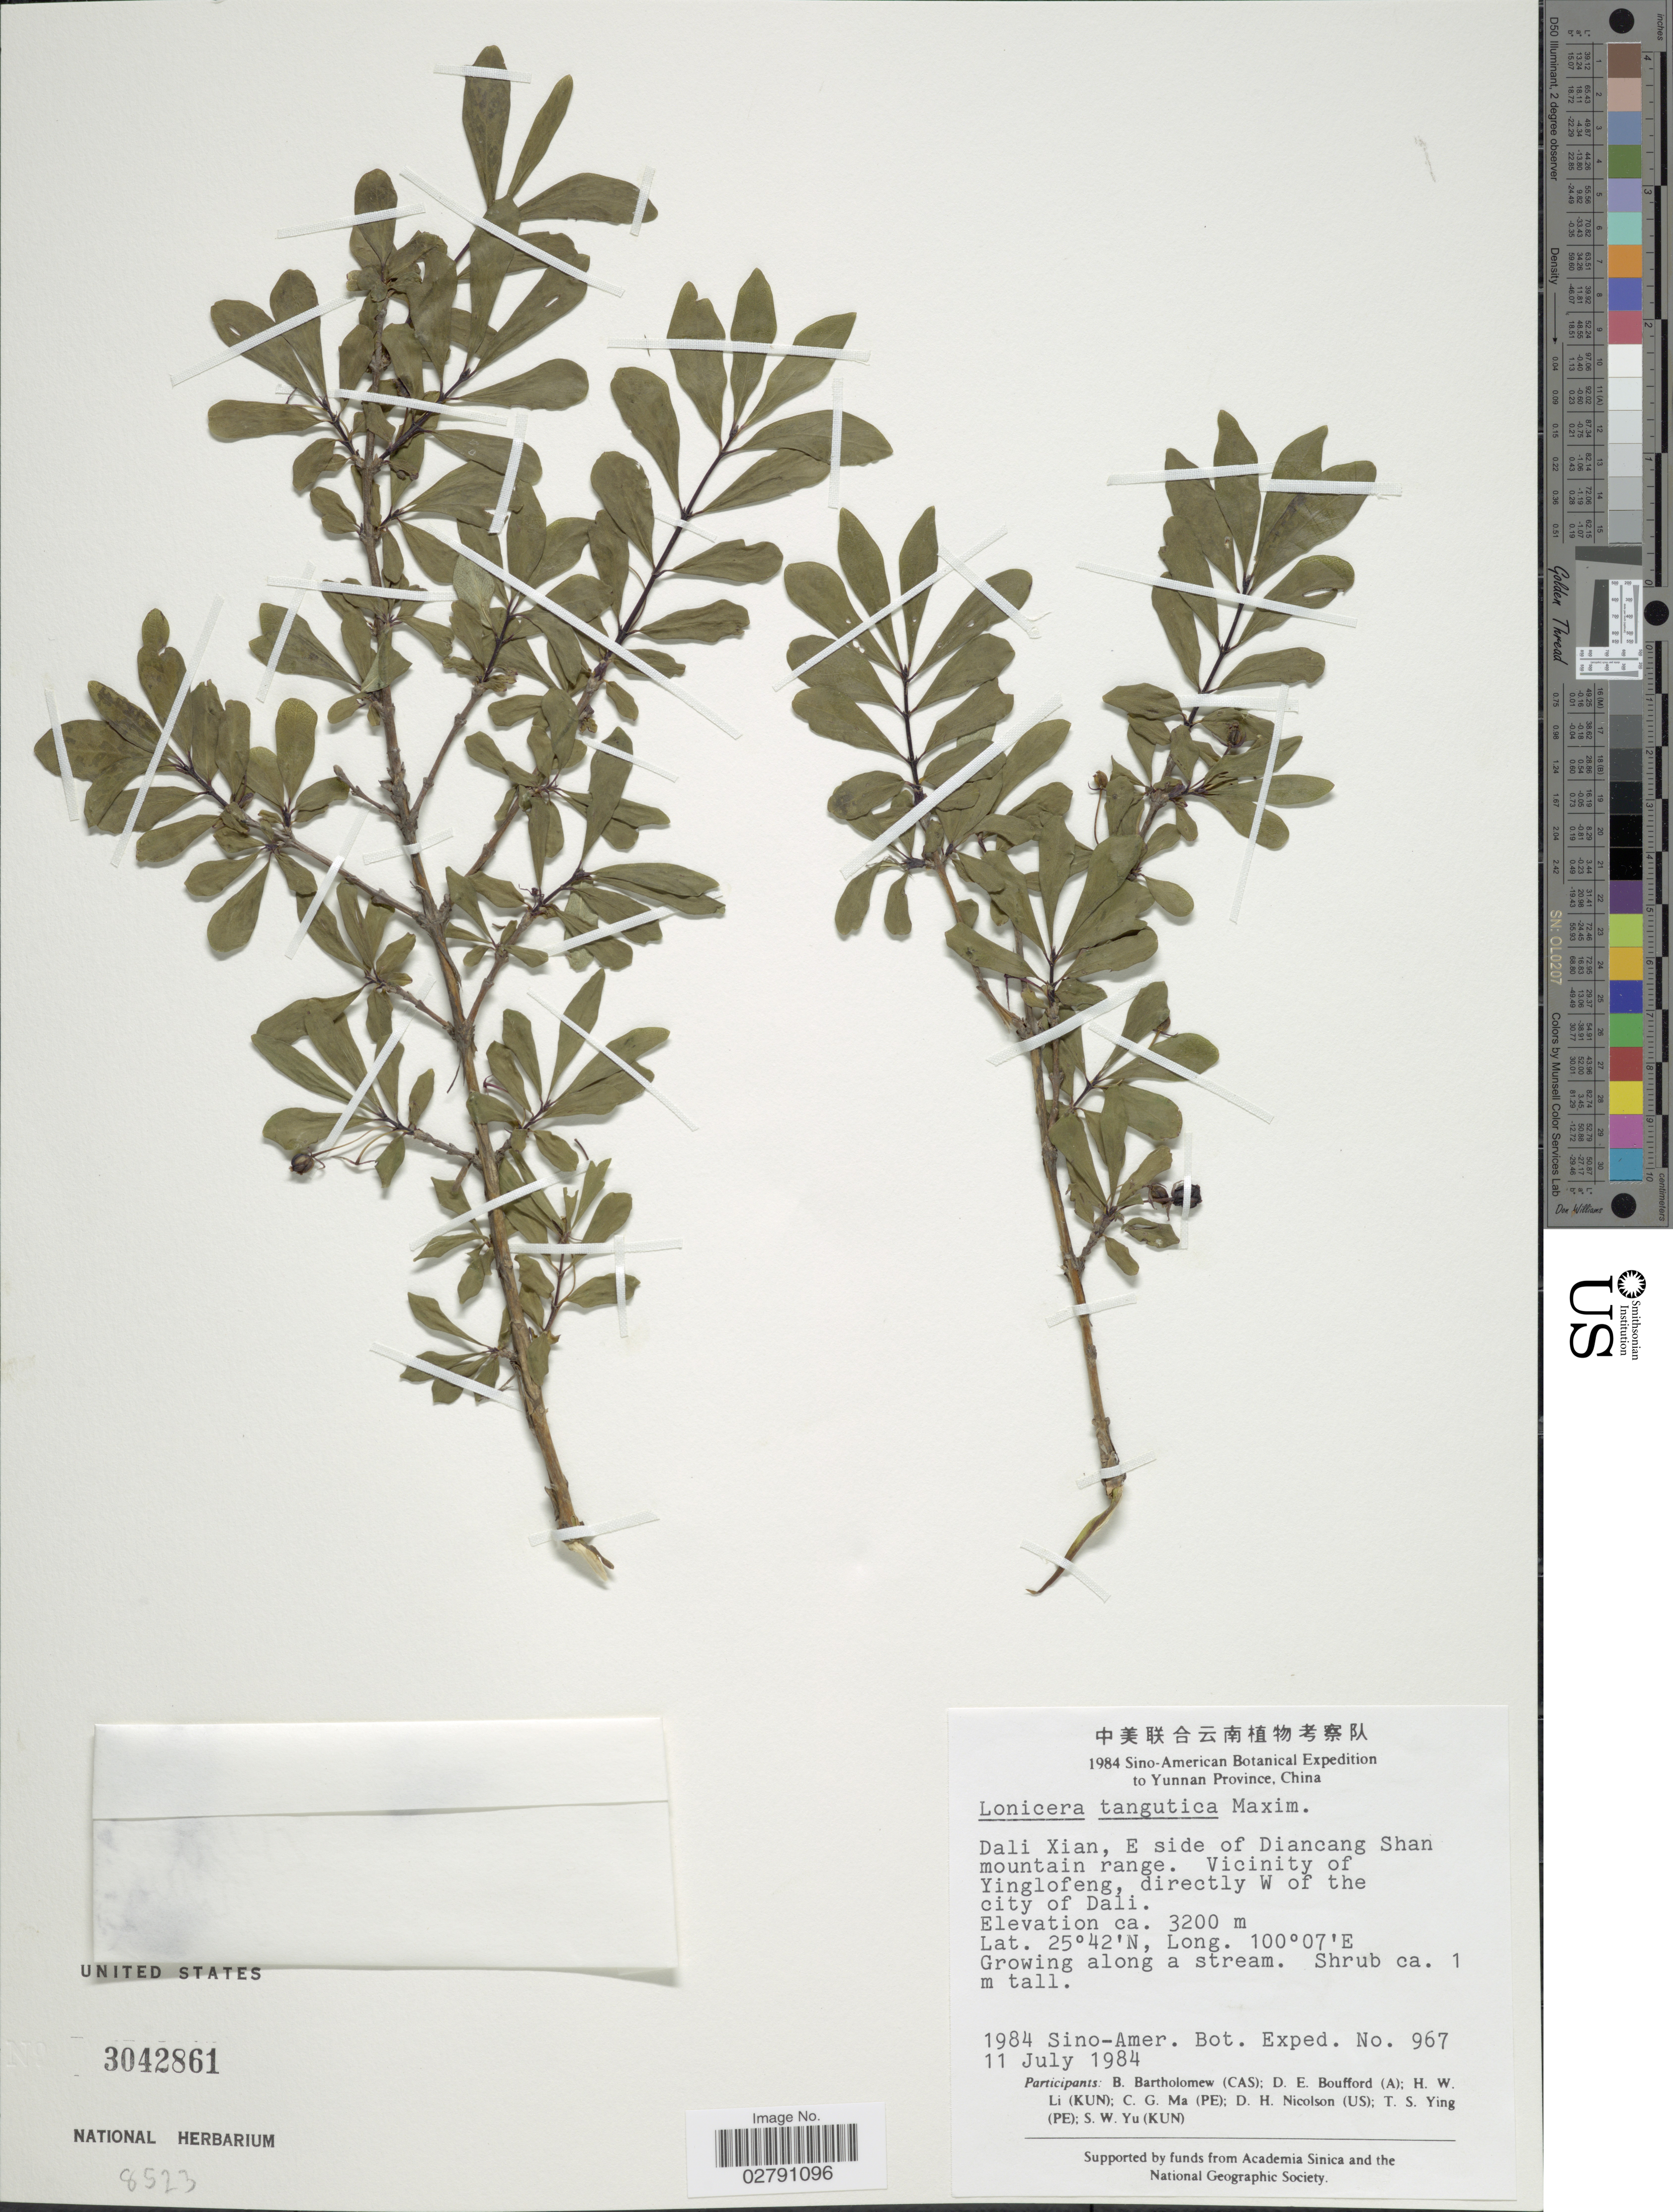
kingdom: Plantae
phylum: Tracheophyta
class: Magnoliopsida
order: Dipsacales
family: Caprifoliaceae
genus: Lonicera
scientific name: Lonicera tangutica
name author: Maxim.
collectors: Sino-Amer. Bot. Exped. 1984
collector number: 967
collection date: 1984-07-11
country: China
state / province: Yunnan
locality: Dali Xian, E side of Diancang Shan mountain range. Vicinity of Yinglofeng, directly W of the city of Dali.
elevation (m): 3200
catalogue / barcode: US 3042861